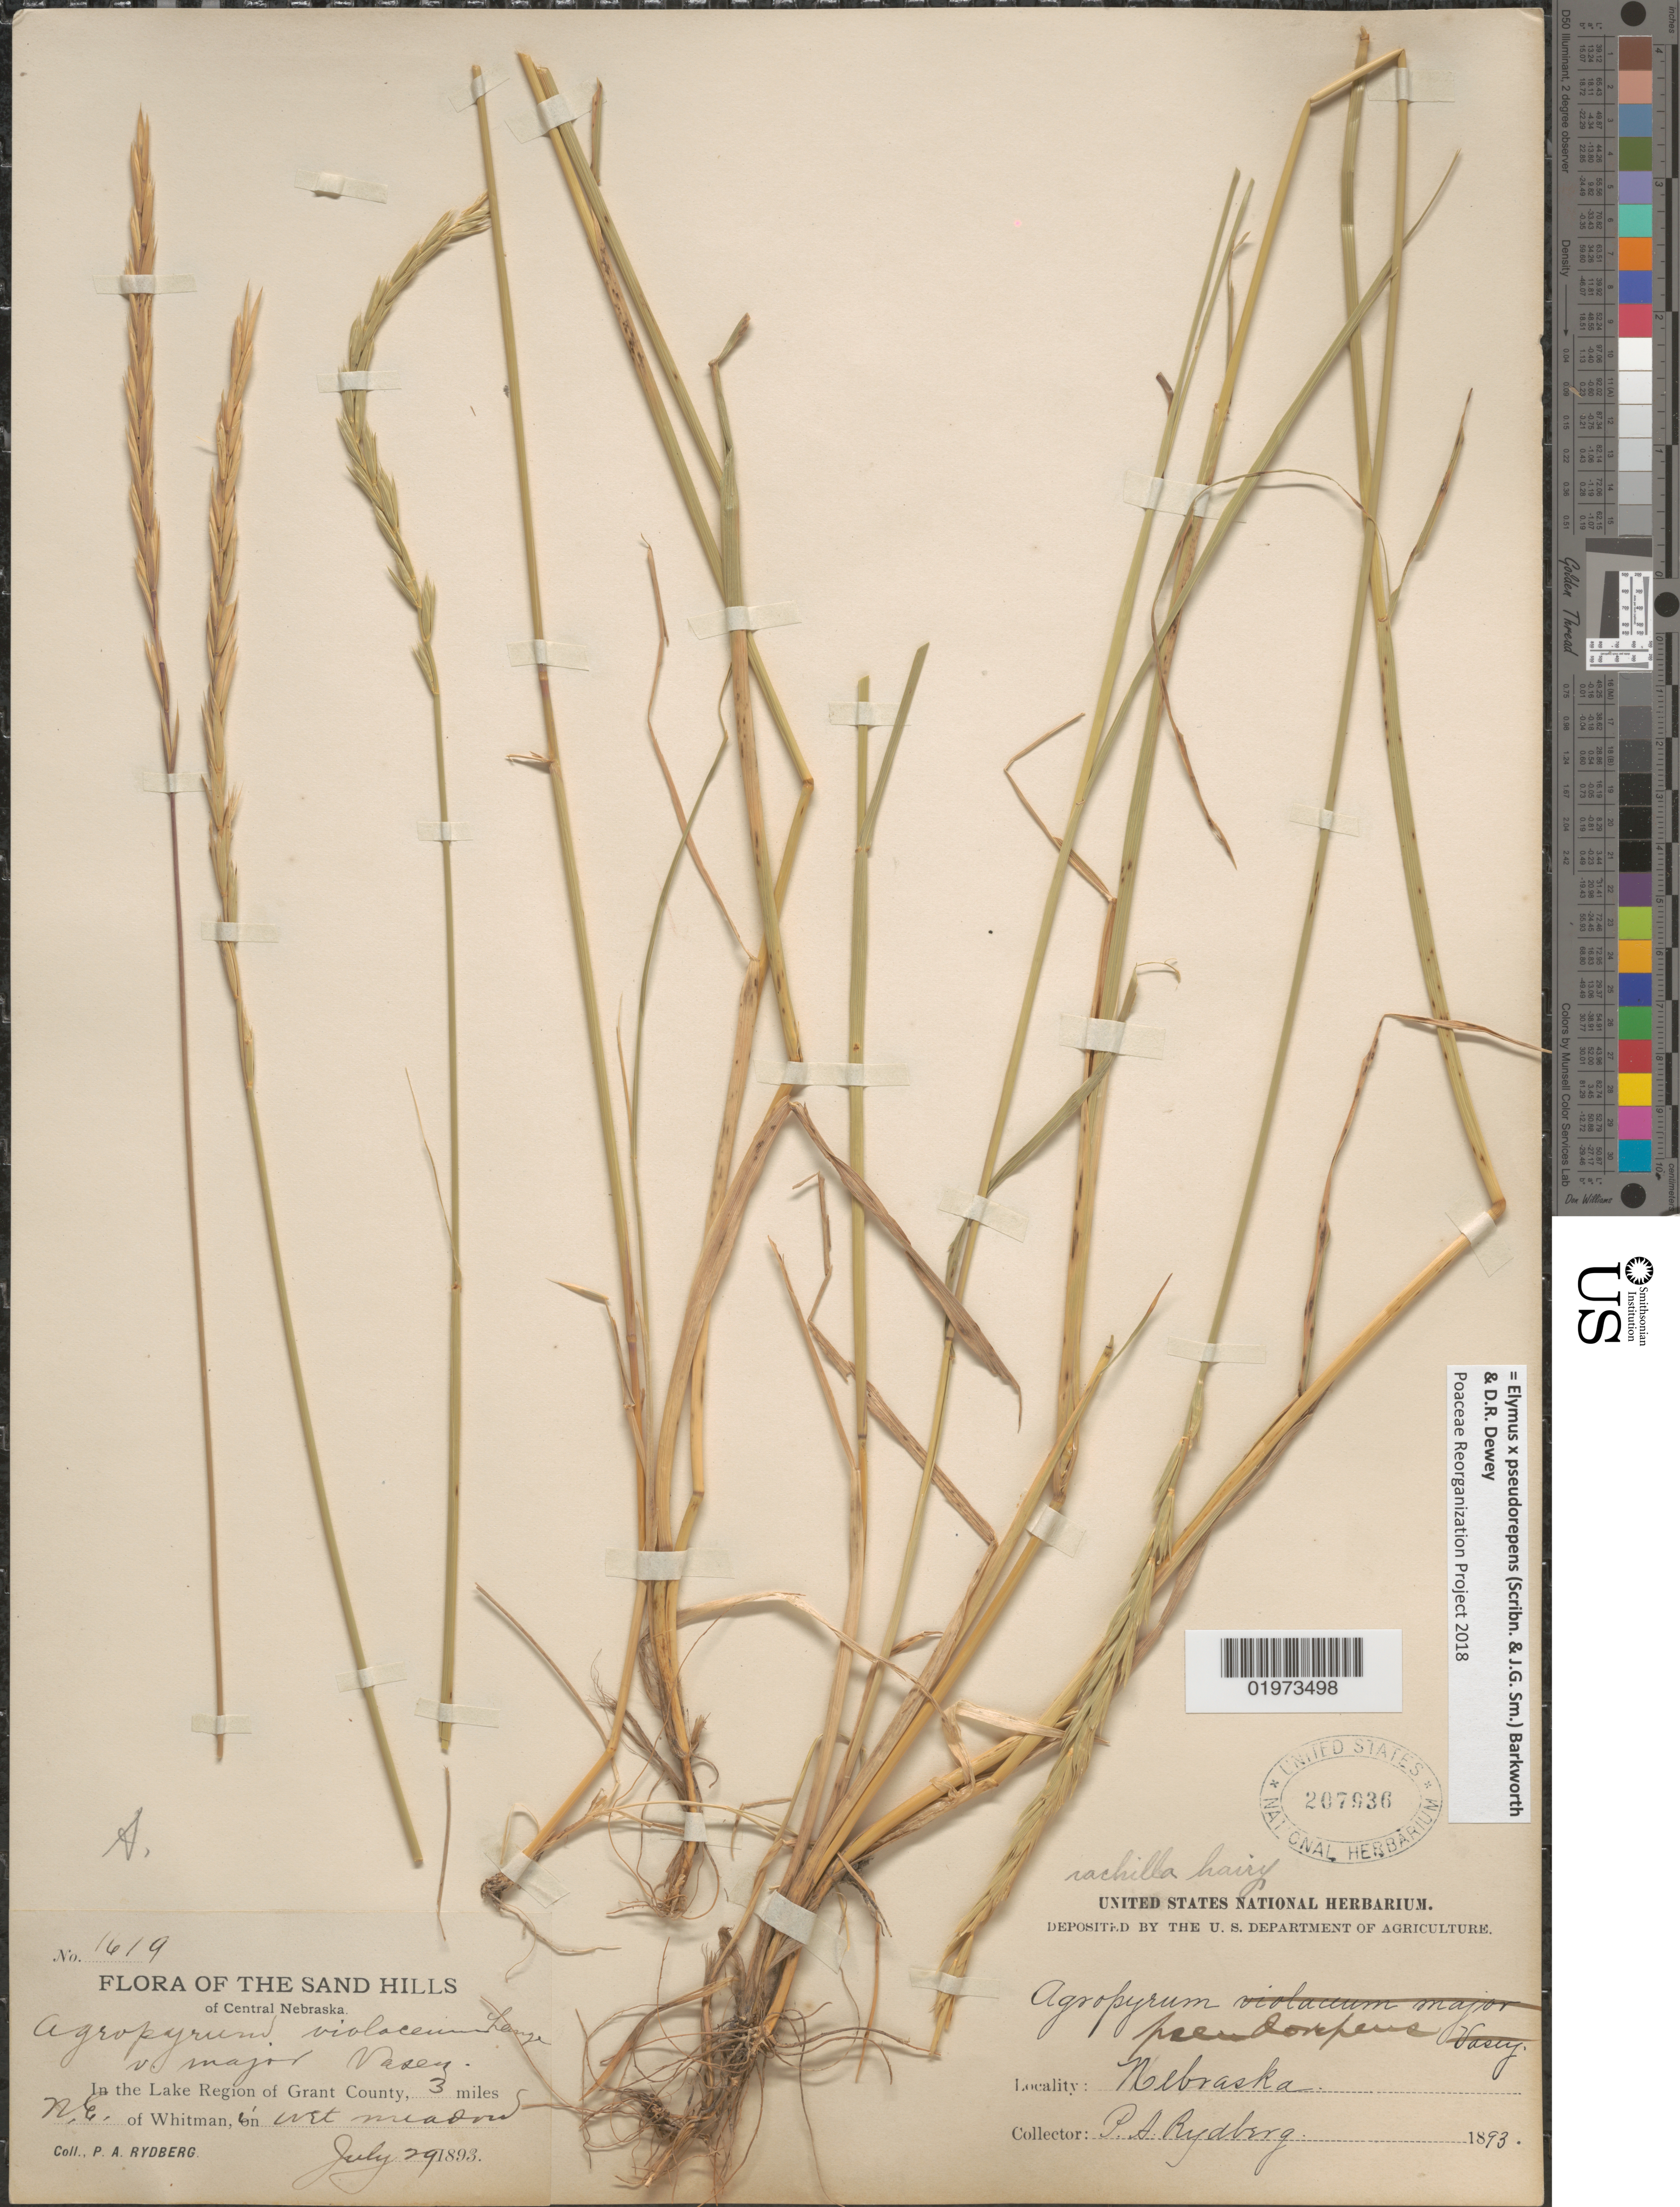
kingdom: Plantae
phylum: Tracheophyta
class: Liliopsida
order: Poales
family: Poaceae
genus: Elymus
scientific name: Elymus x pseudorepens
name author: (Scribn. & J.G. Sm.) Barkworth & Dewey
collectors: P. A. Rydberg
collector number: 1619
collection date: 1893-07-29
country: United States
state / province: Nebraska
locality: The Sand Hills of Central Nebraska. In the Lake Region of Grant County, 3 miles N.E. of Whitman, in wet meadow.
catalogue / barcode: US 207936